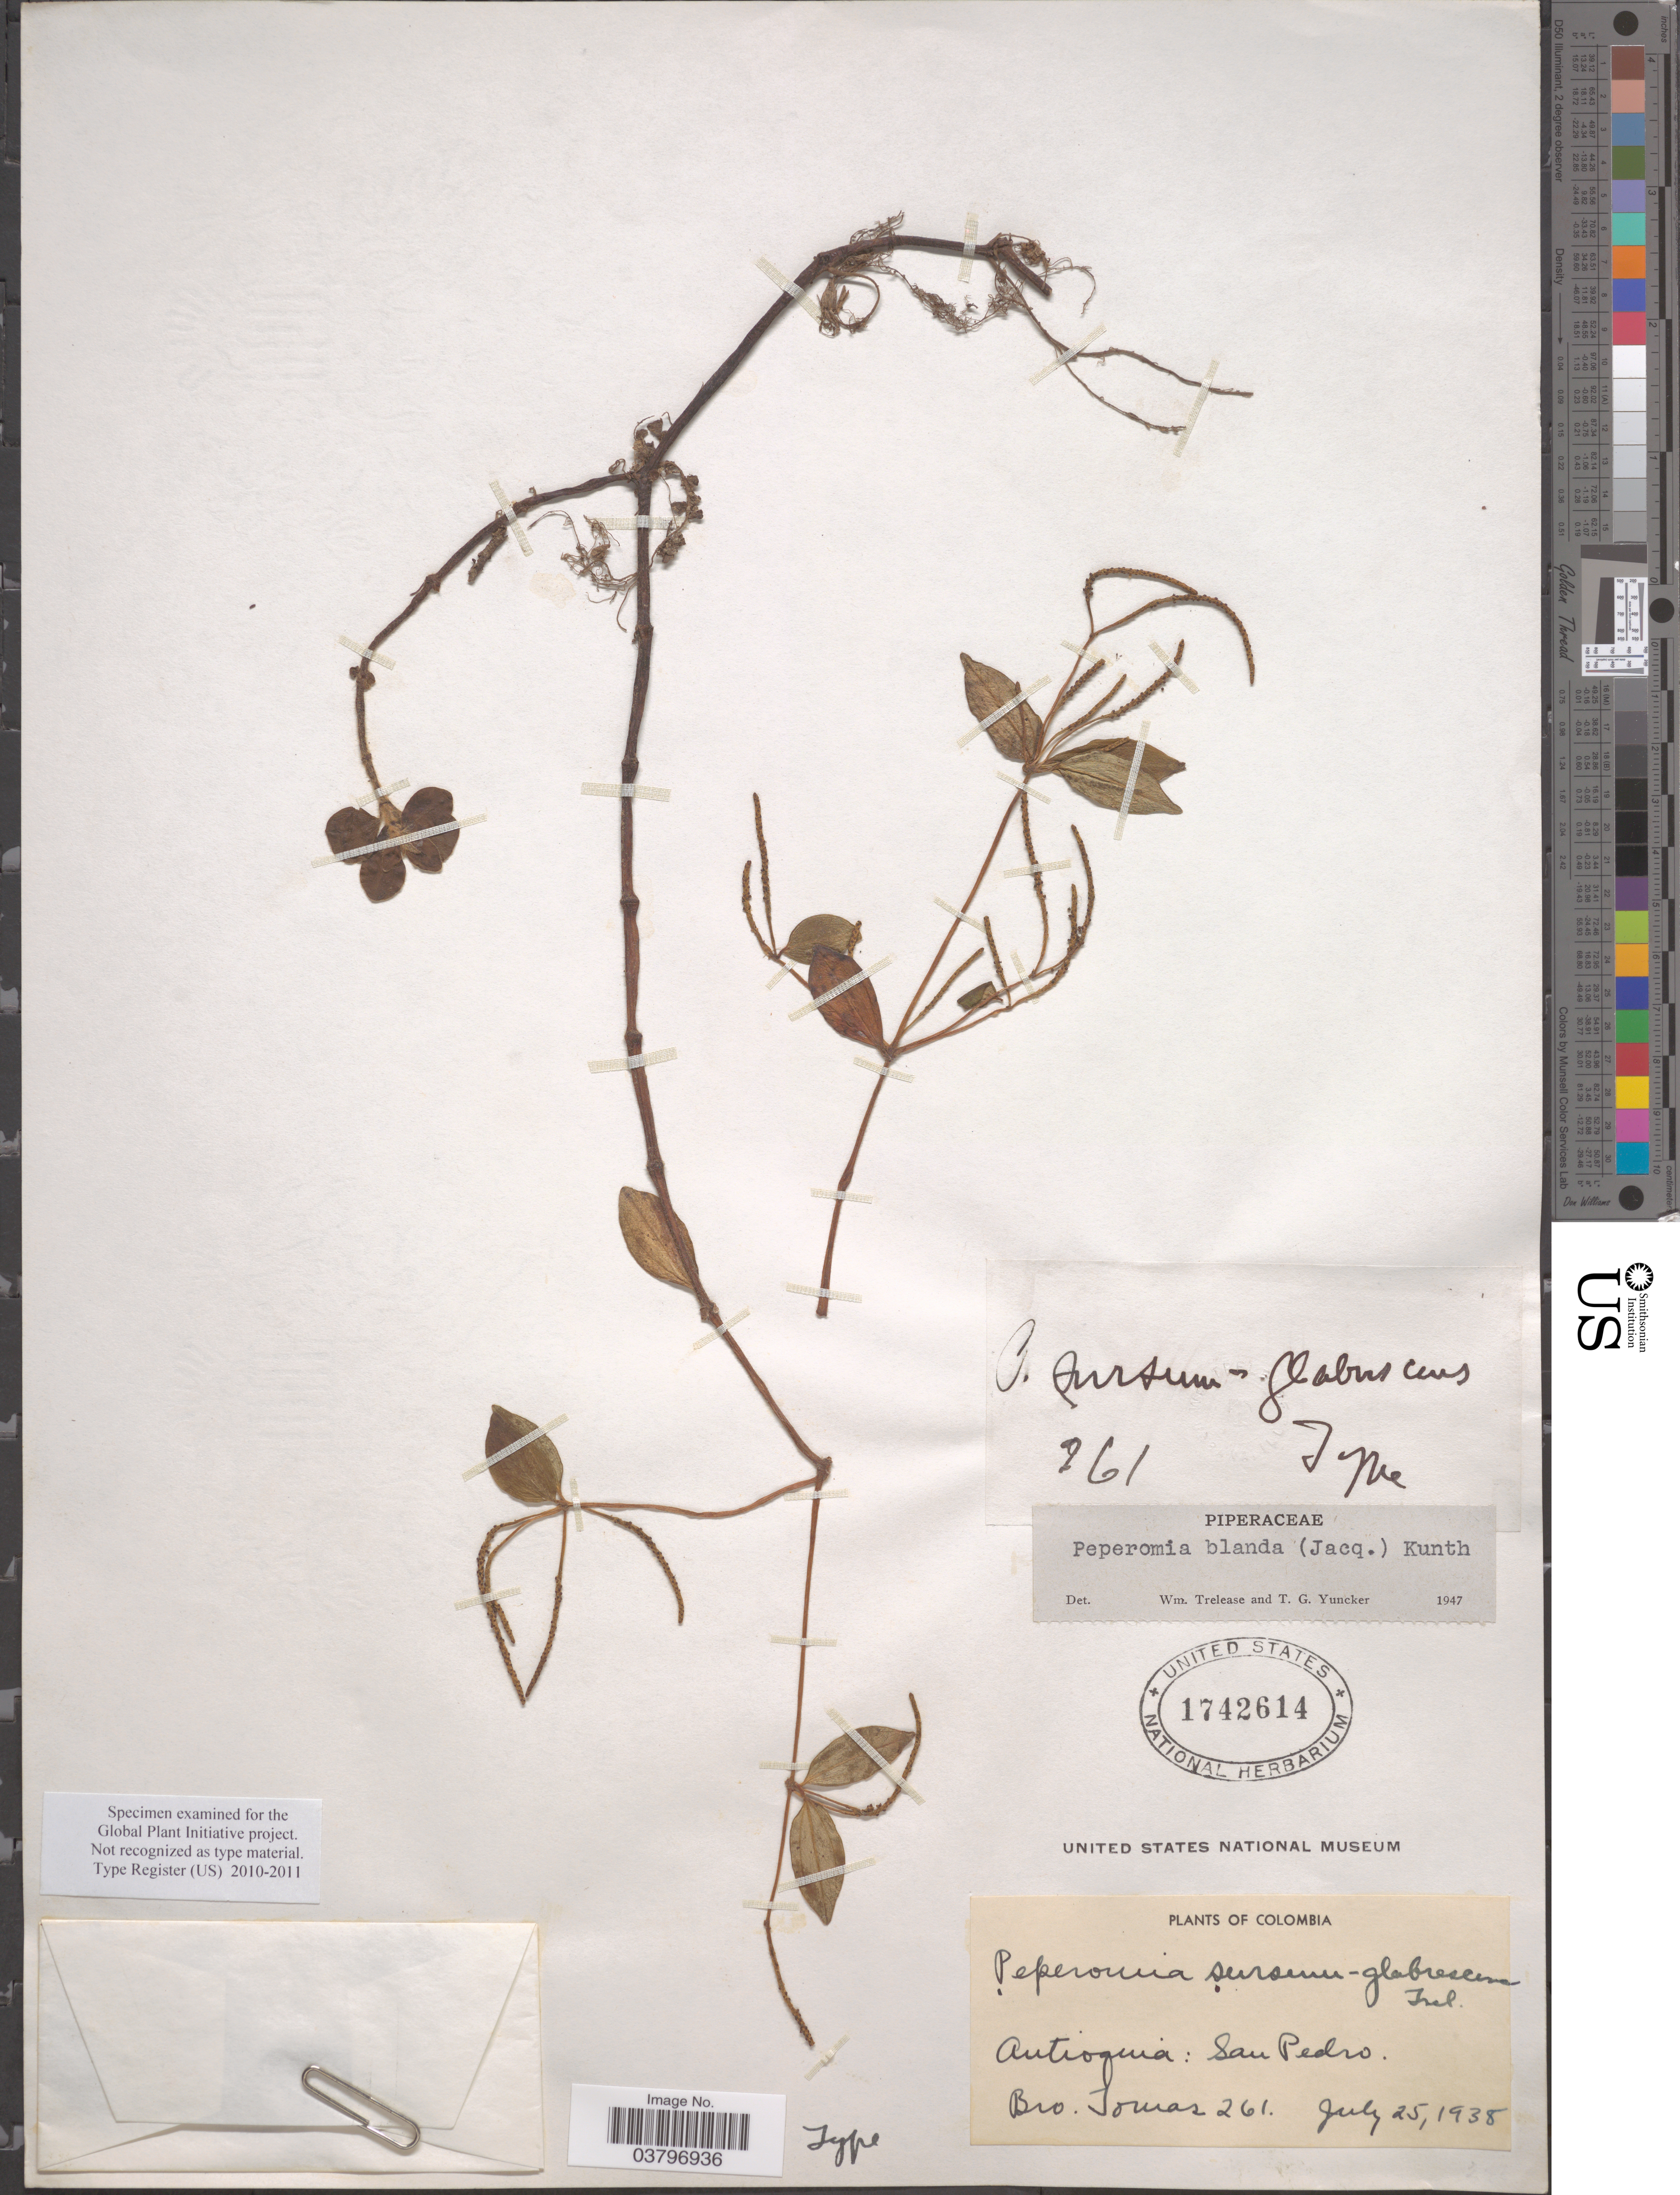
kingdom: Plantae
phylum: Tracheophyta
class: Magnoliopsida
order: Piperales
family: Piperaceae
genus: Peperomia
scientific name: Peperomia blanda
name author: (Jacq.) Kunth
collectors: B. Tomas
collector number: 261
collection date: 1938-07-25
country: Colombia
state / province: Antioquia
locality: San Pedro.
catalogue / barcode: US 1742614